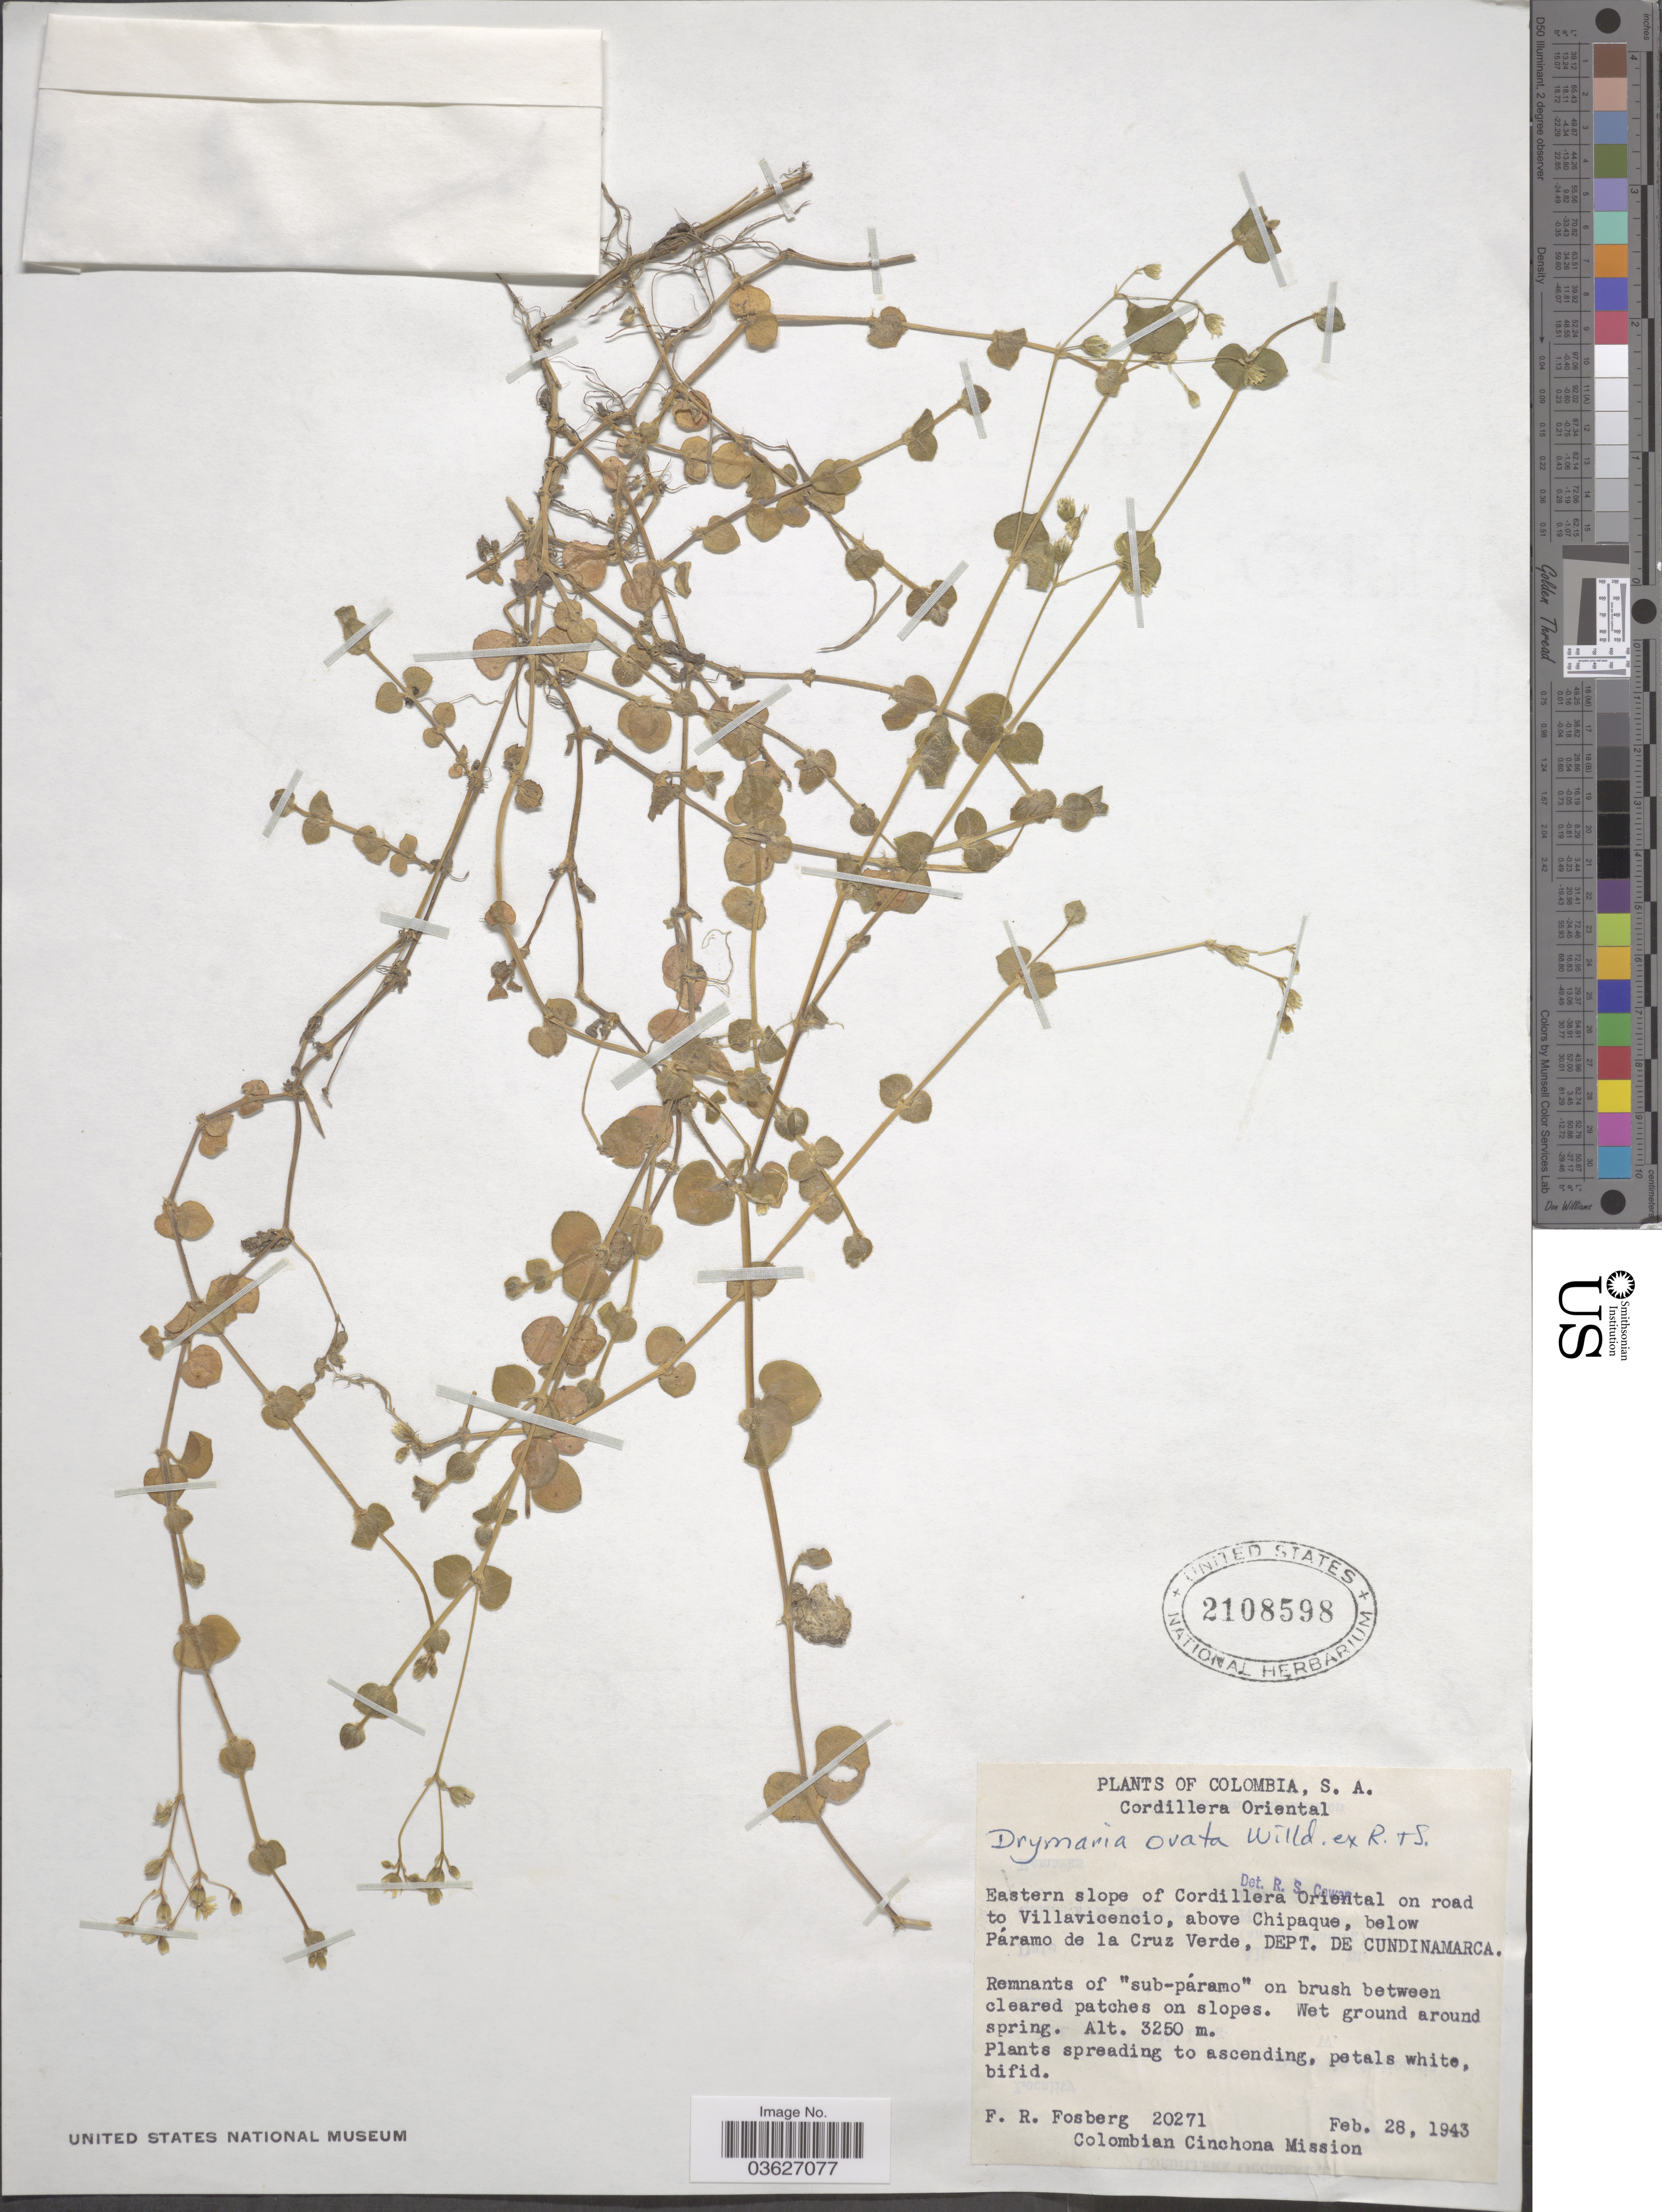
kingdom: Plantae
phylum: Tracheophyta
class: Magnoliopsida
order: Caryophyllales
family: Caryophyllaceae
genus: Drymaria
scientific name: Drymaria ovata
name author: Humb. & Bonpl. ex Schult.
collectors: F. R. Fosberg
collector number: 20271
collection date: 1943-02-28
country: Colombia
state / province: Cundinamarca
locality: Cordillera Oriental. Eastern slope of Cordillera Oriental on road to Villavicencio, above Chipaque, below Paramo de la Cruz Verde, Dept. de Cundinamarca.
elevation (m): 3250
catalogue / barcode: US 2108598